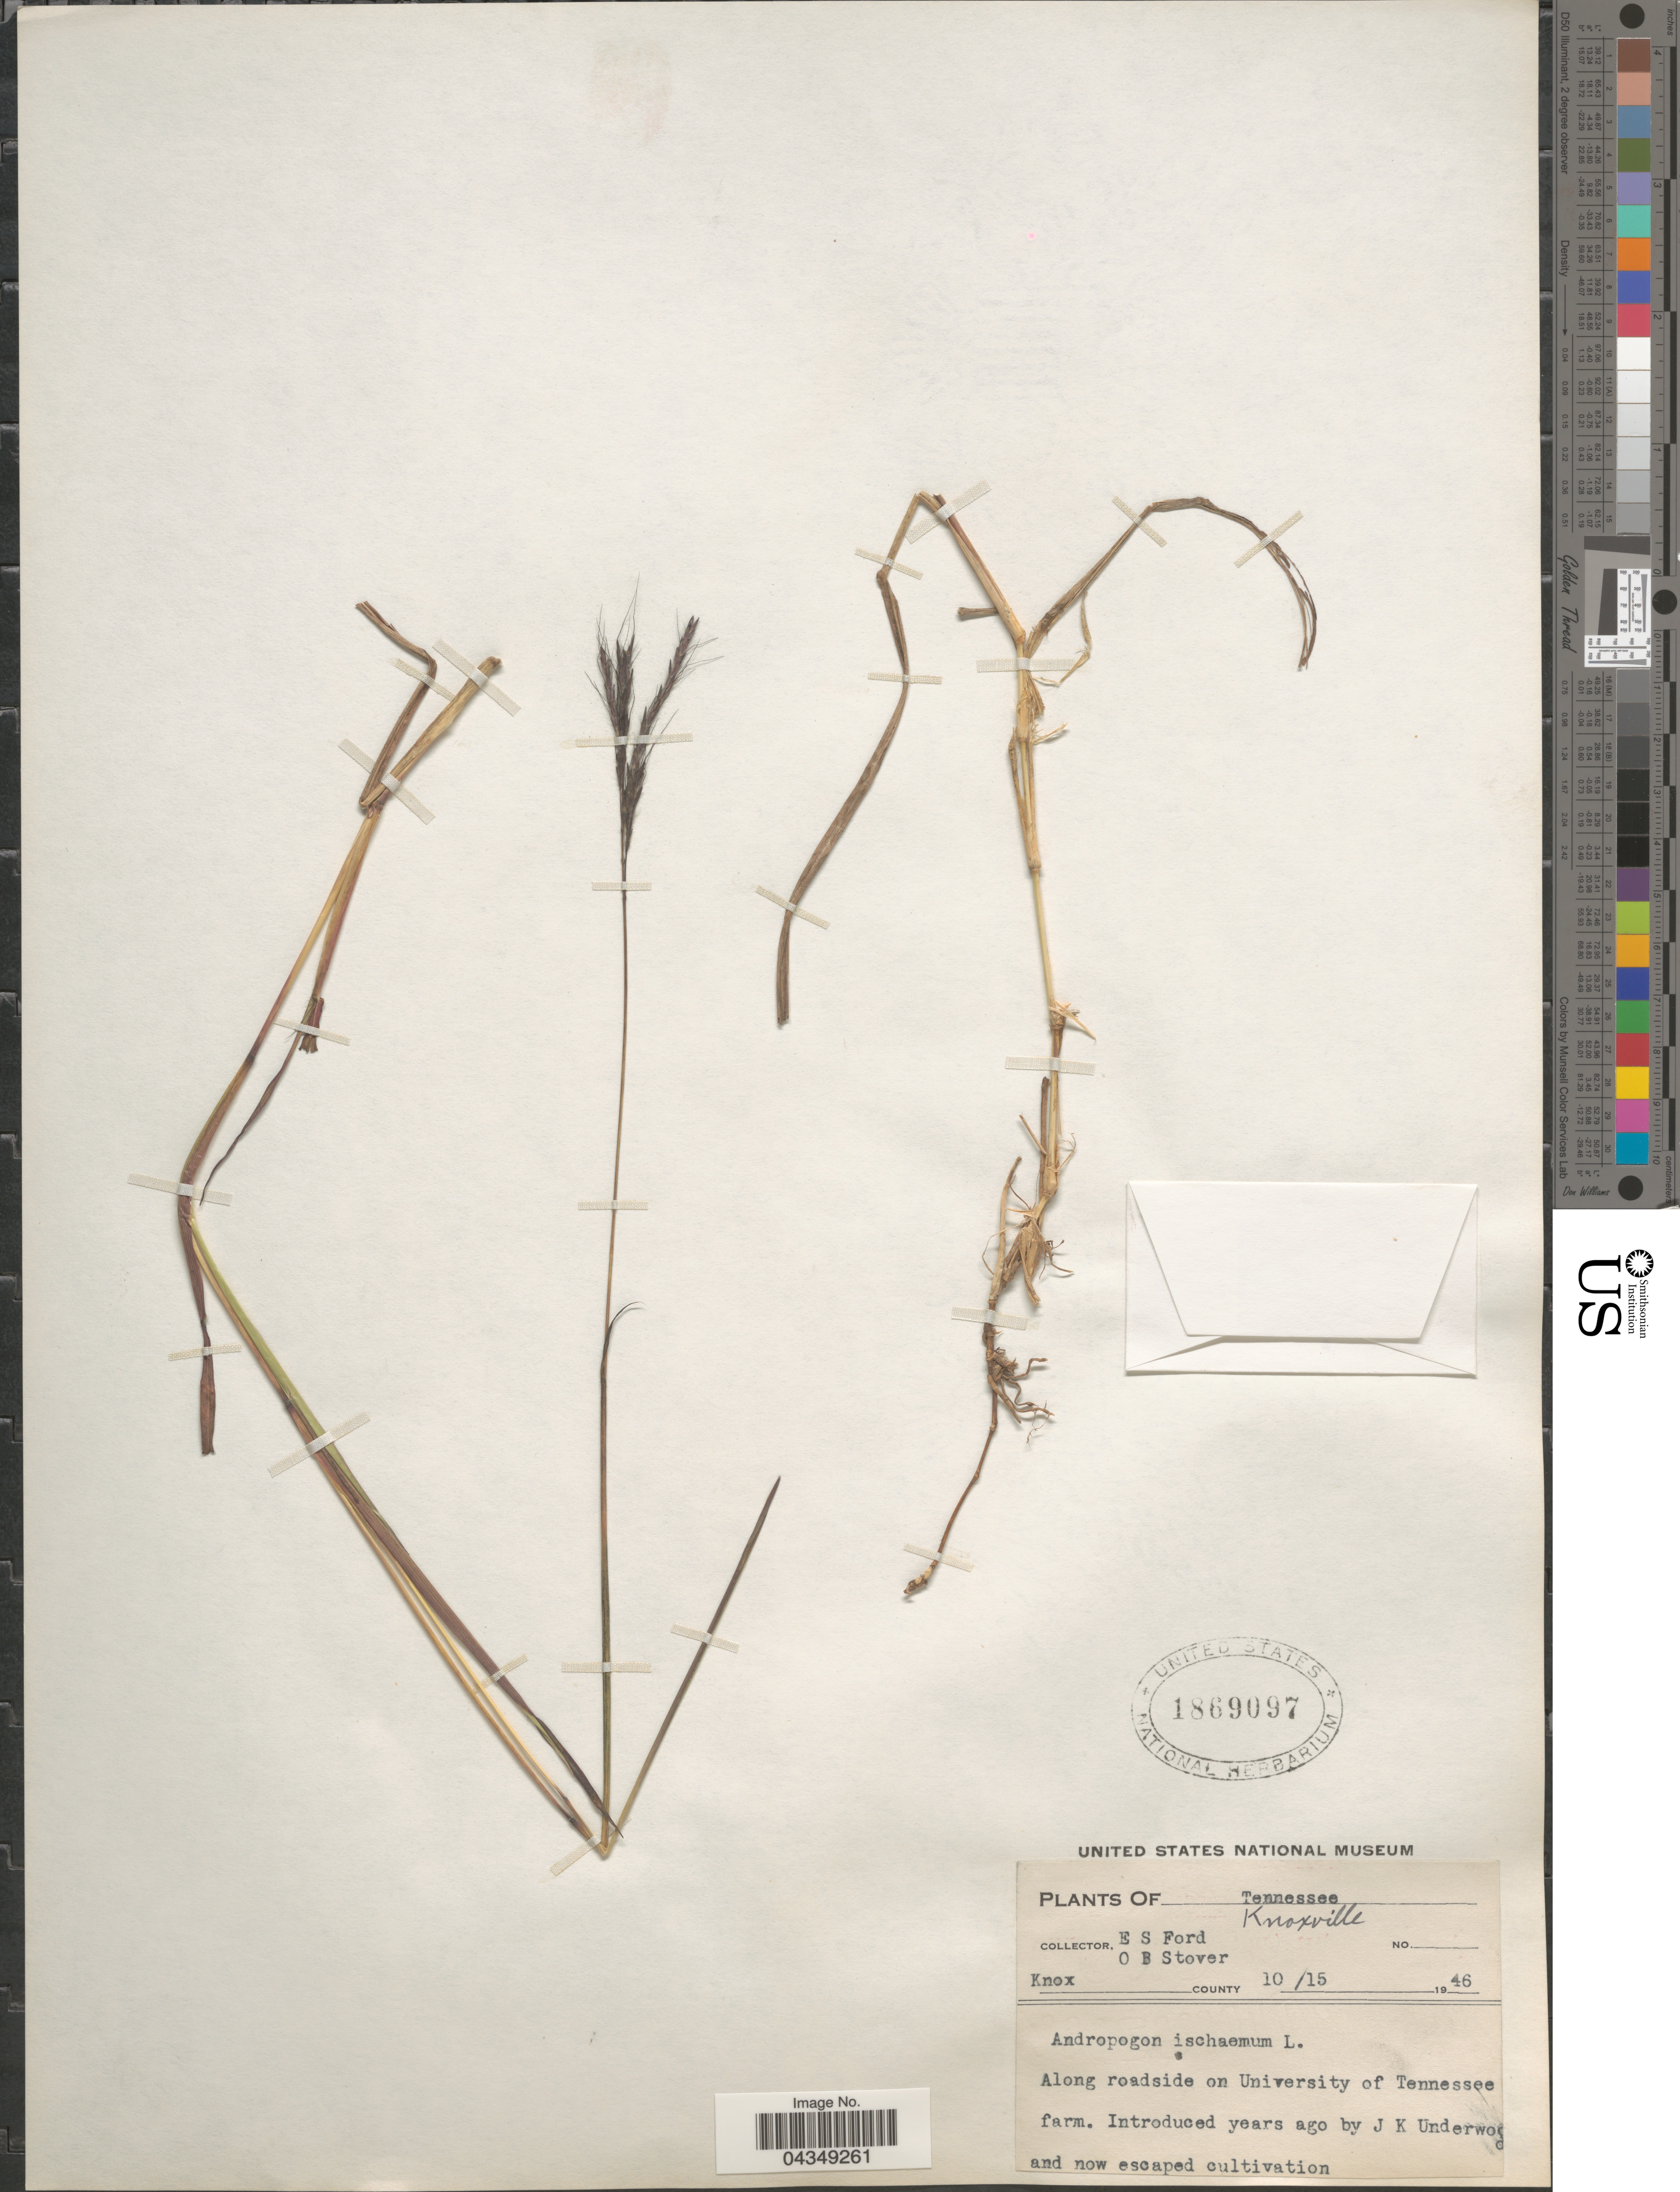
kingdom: Plantae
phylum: Tracheophyta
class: Liliopsida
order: Poales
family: Poaceae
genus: Bothriochloa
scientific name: Bothriochloa ischaemum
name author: (L.) Keng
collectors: E. Ford & O. Stover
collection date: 1946-10-15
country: United States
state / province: Tennessee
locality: Knoxville. Knox County. Along roadside on University of Tennessee farm.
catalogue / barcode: US 1869097